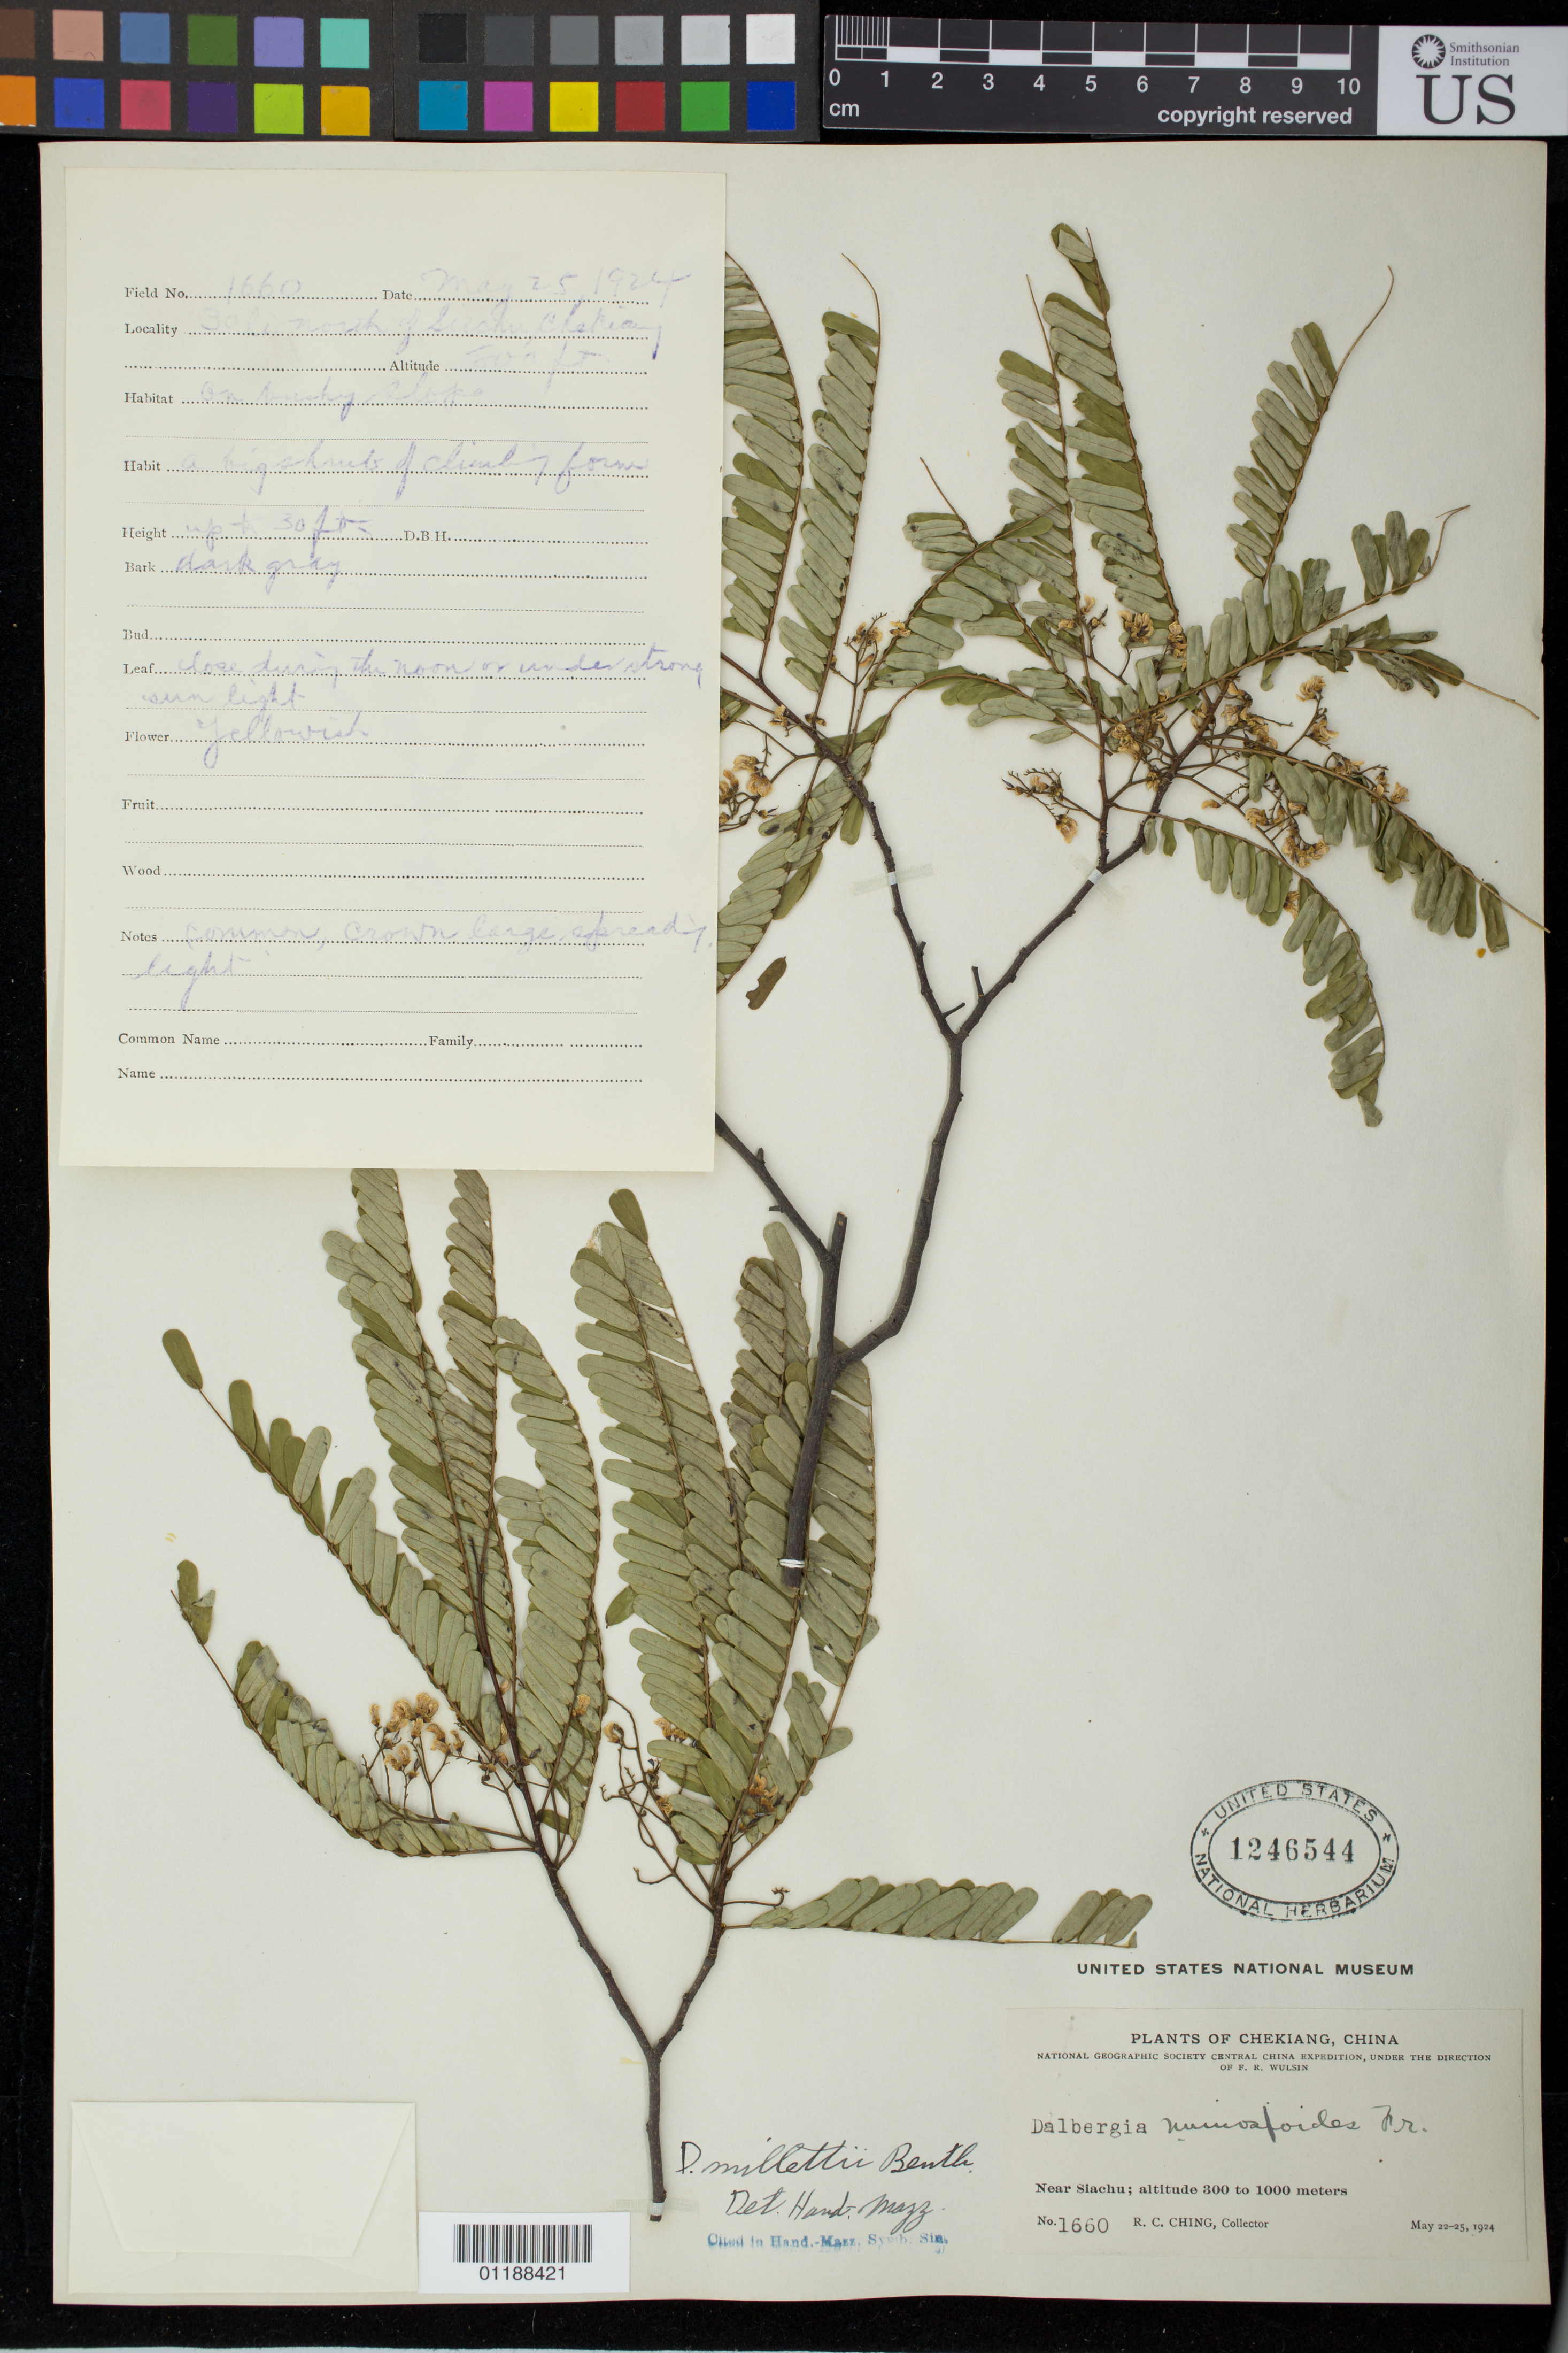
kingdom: Plantae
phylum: Tracheophyta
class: Magnoliopsida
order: Fabales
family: Fabaceae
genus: Dalbergia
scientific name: Dalbergia millettii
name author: Benth.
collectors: R. C. Ching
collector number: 1660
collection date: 1924-05-25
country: China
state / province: Zhejiang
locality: Near Siachu, Checking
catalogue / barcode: US 1246544